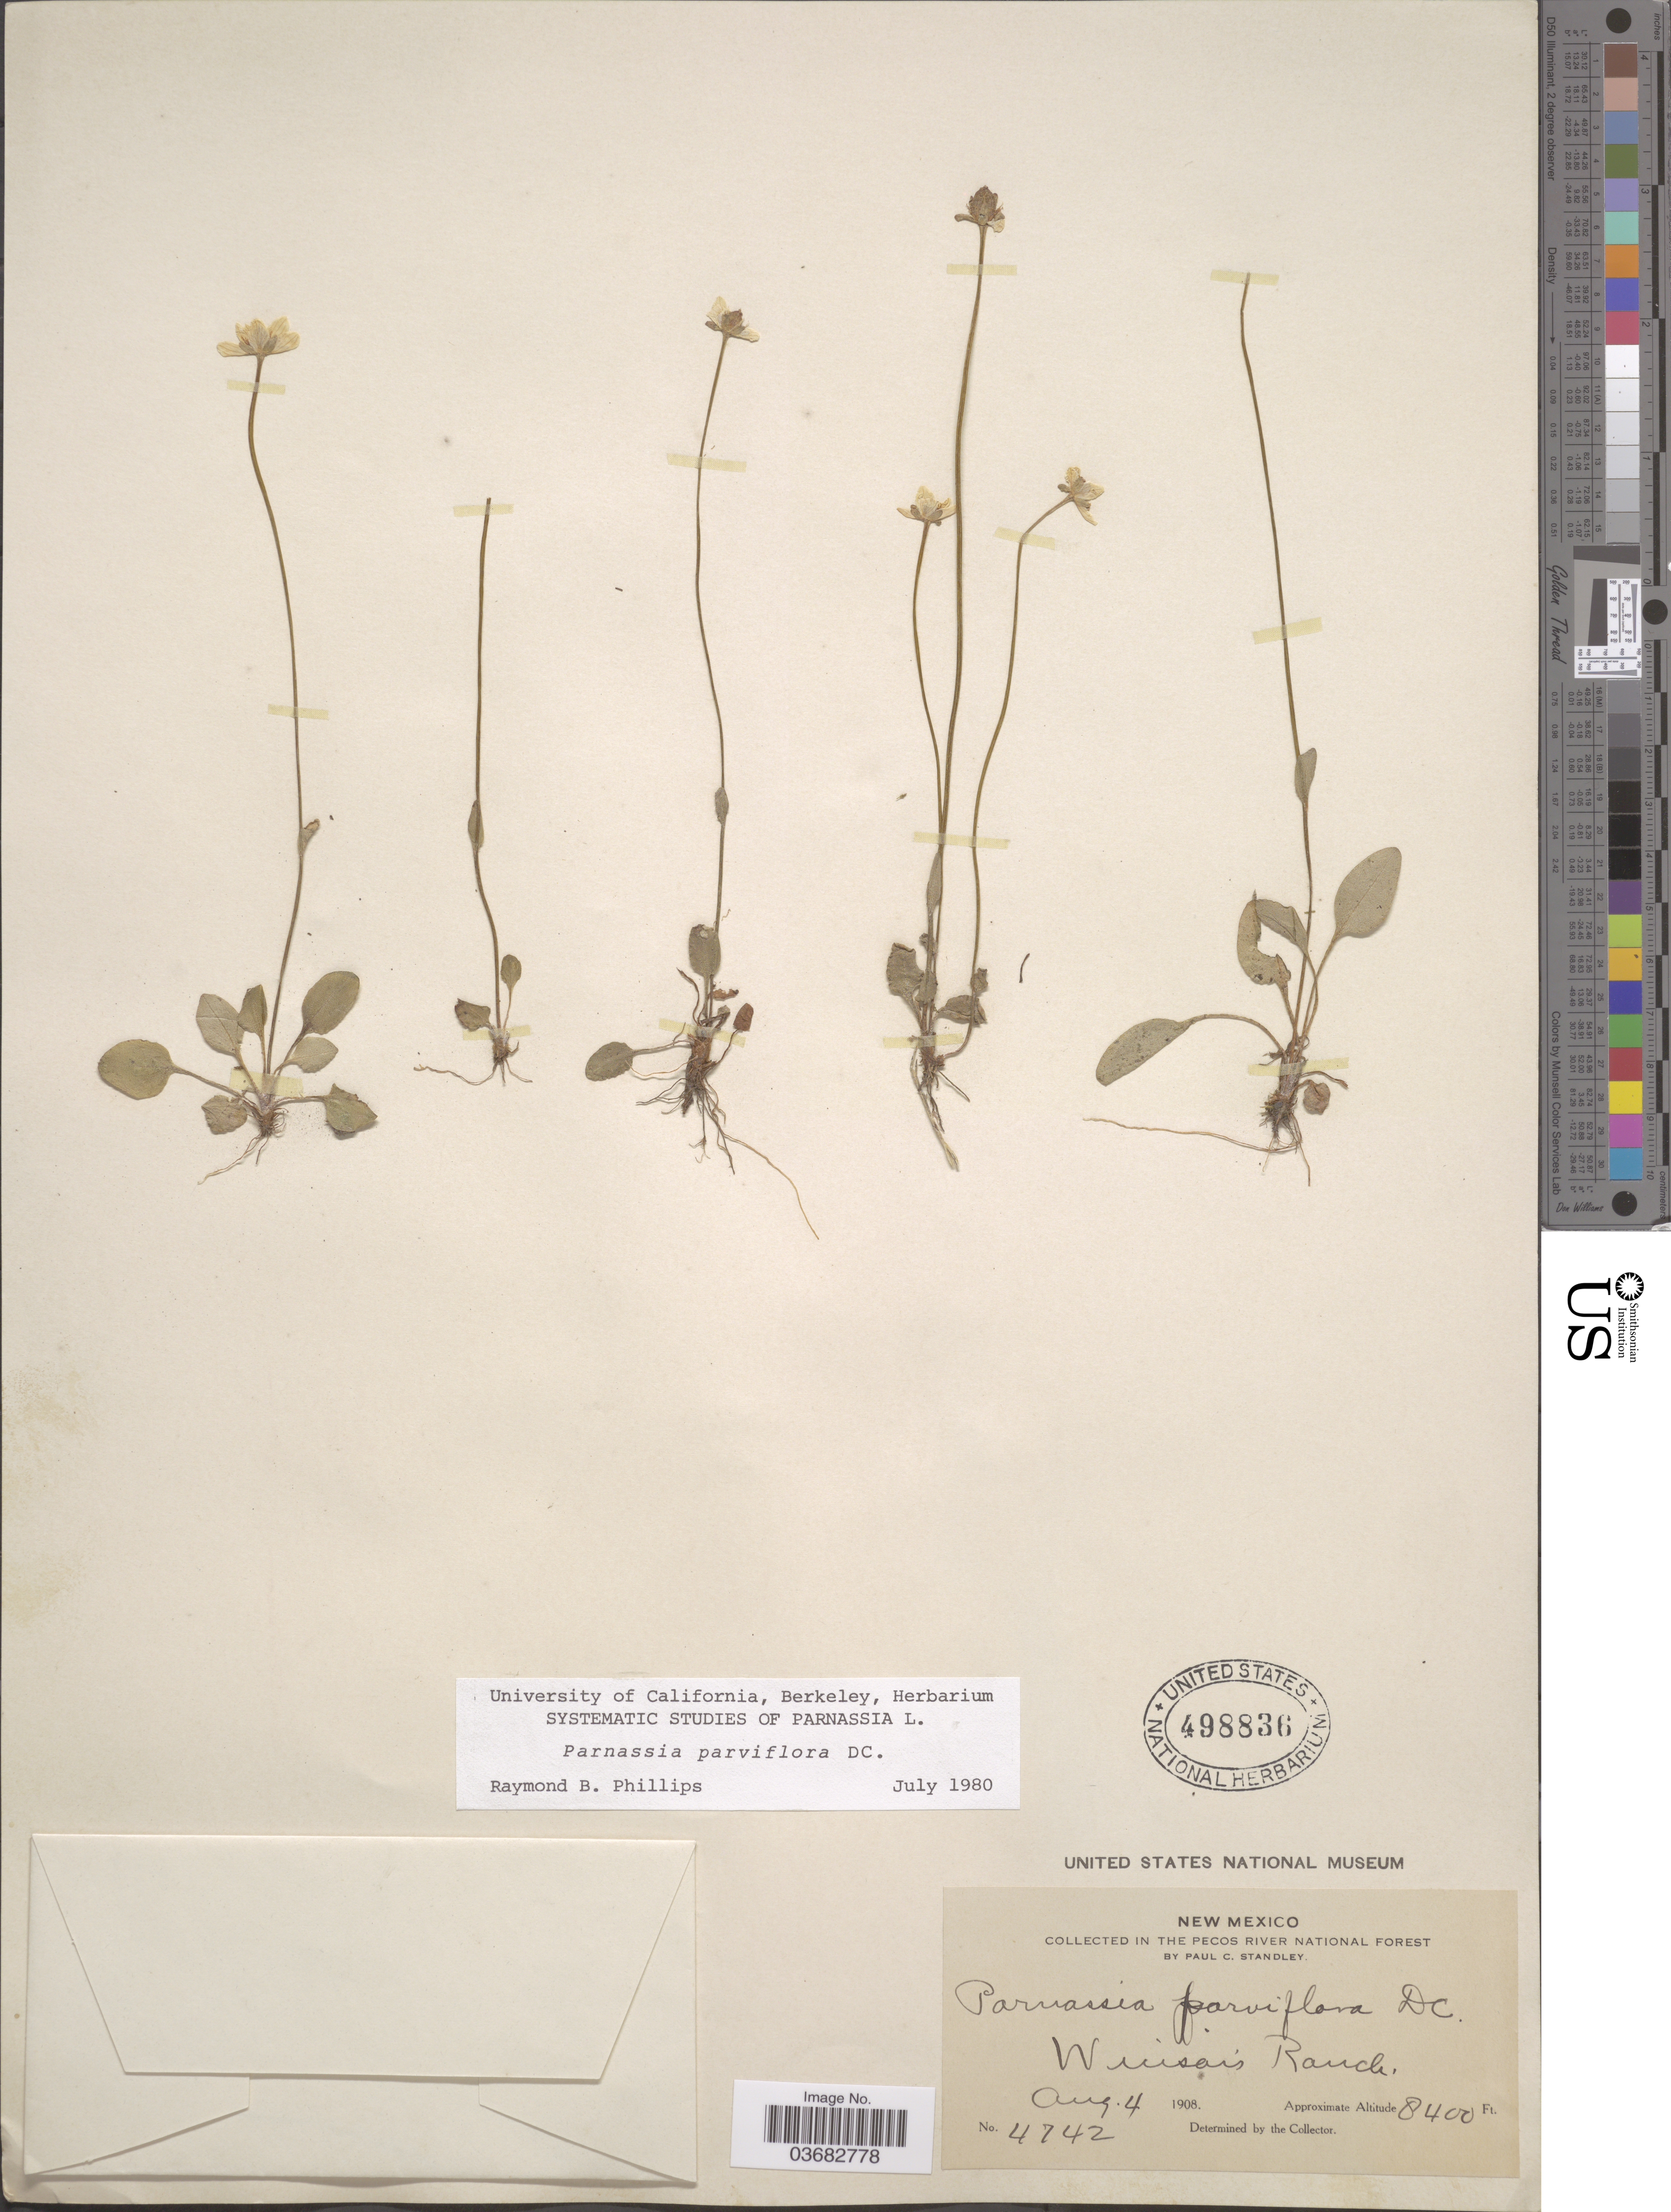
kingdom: Plantae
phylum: Tracheophyta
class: Magnoliopsida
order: Celastrales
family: Parnassiaceae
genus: Parnassia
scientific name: Parnassia parviflora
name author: DC.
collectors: P. C. Standley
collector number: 4742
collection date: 1908-08-04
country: United States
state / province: New Mexico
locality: In the Pecos River National Forest. Winsor's Ranch.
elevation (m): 2560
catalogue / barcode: US 498836